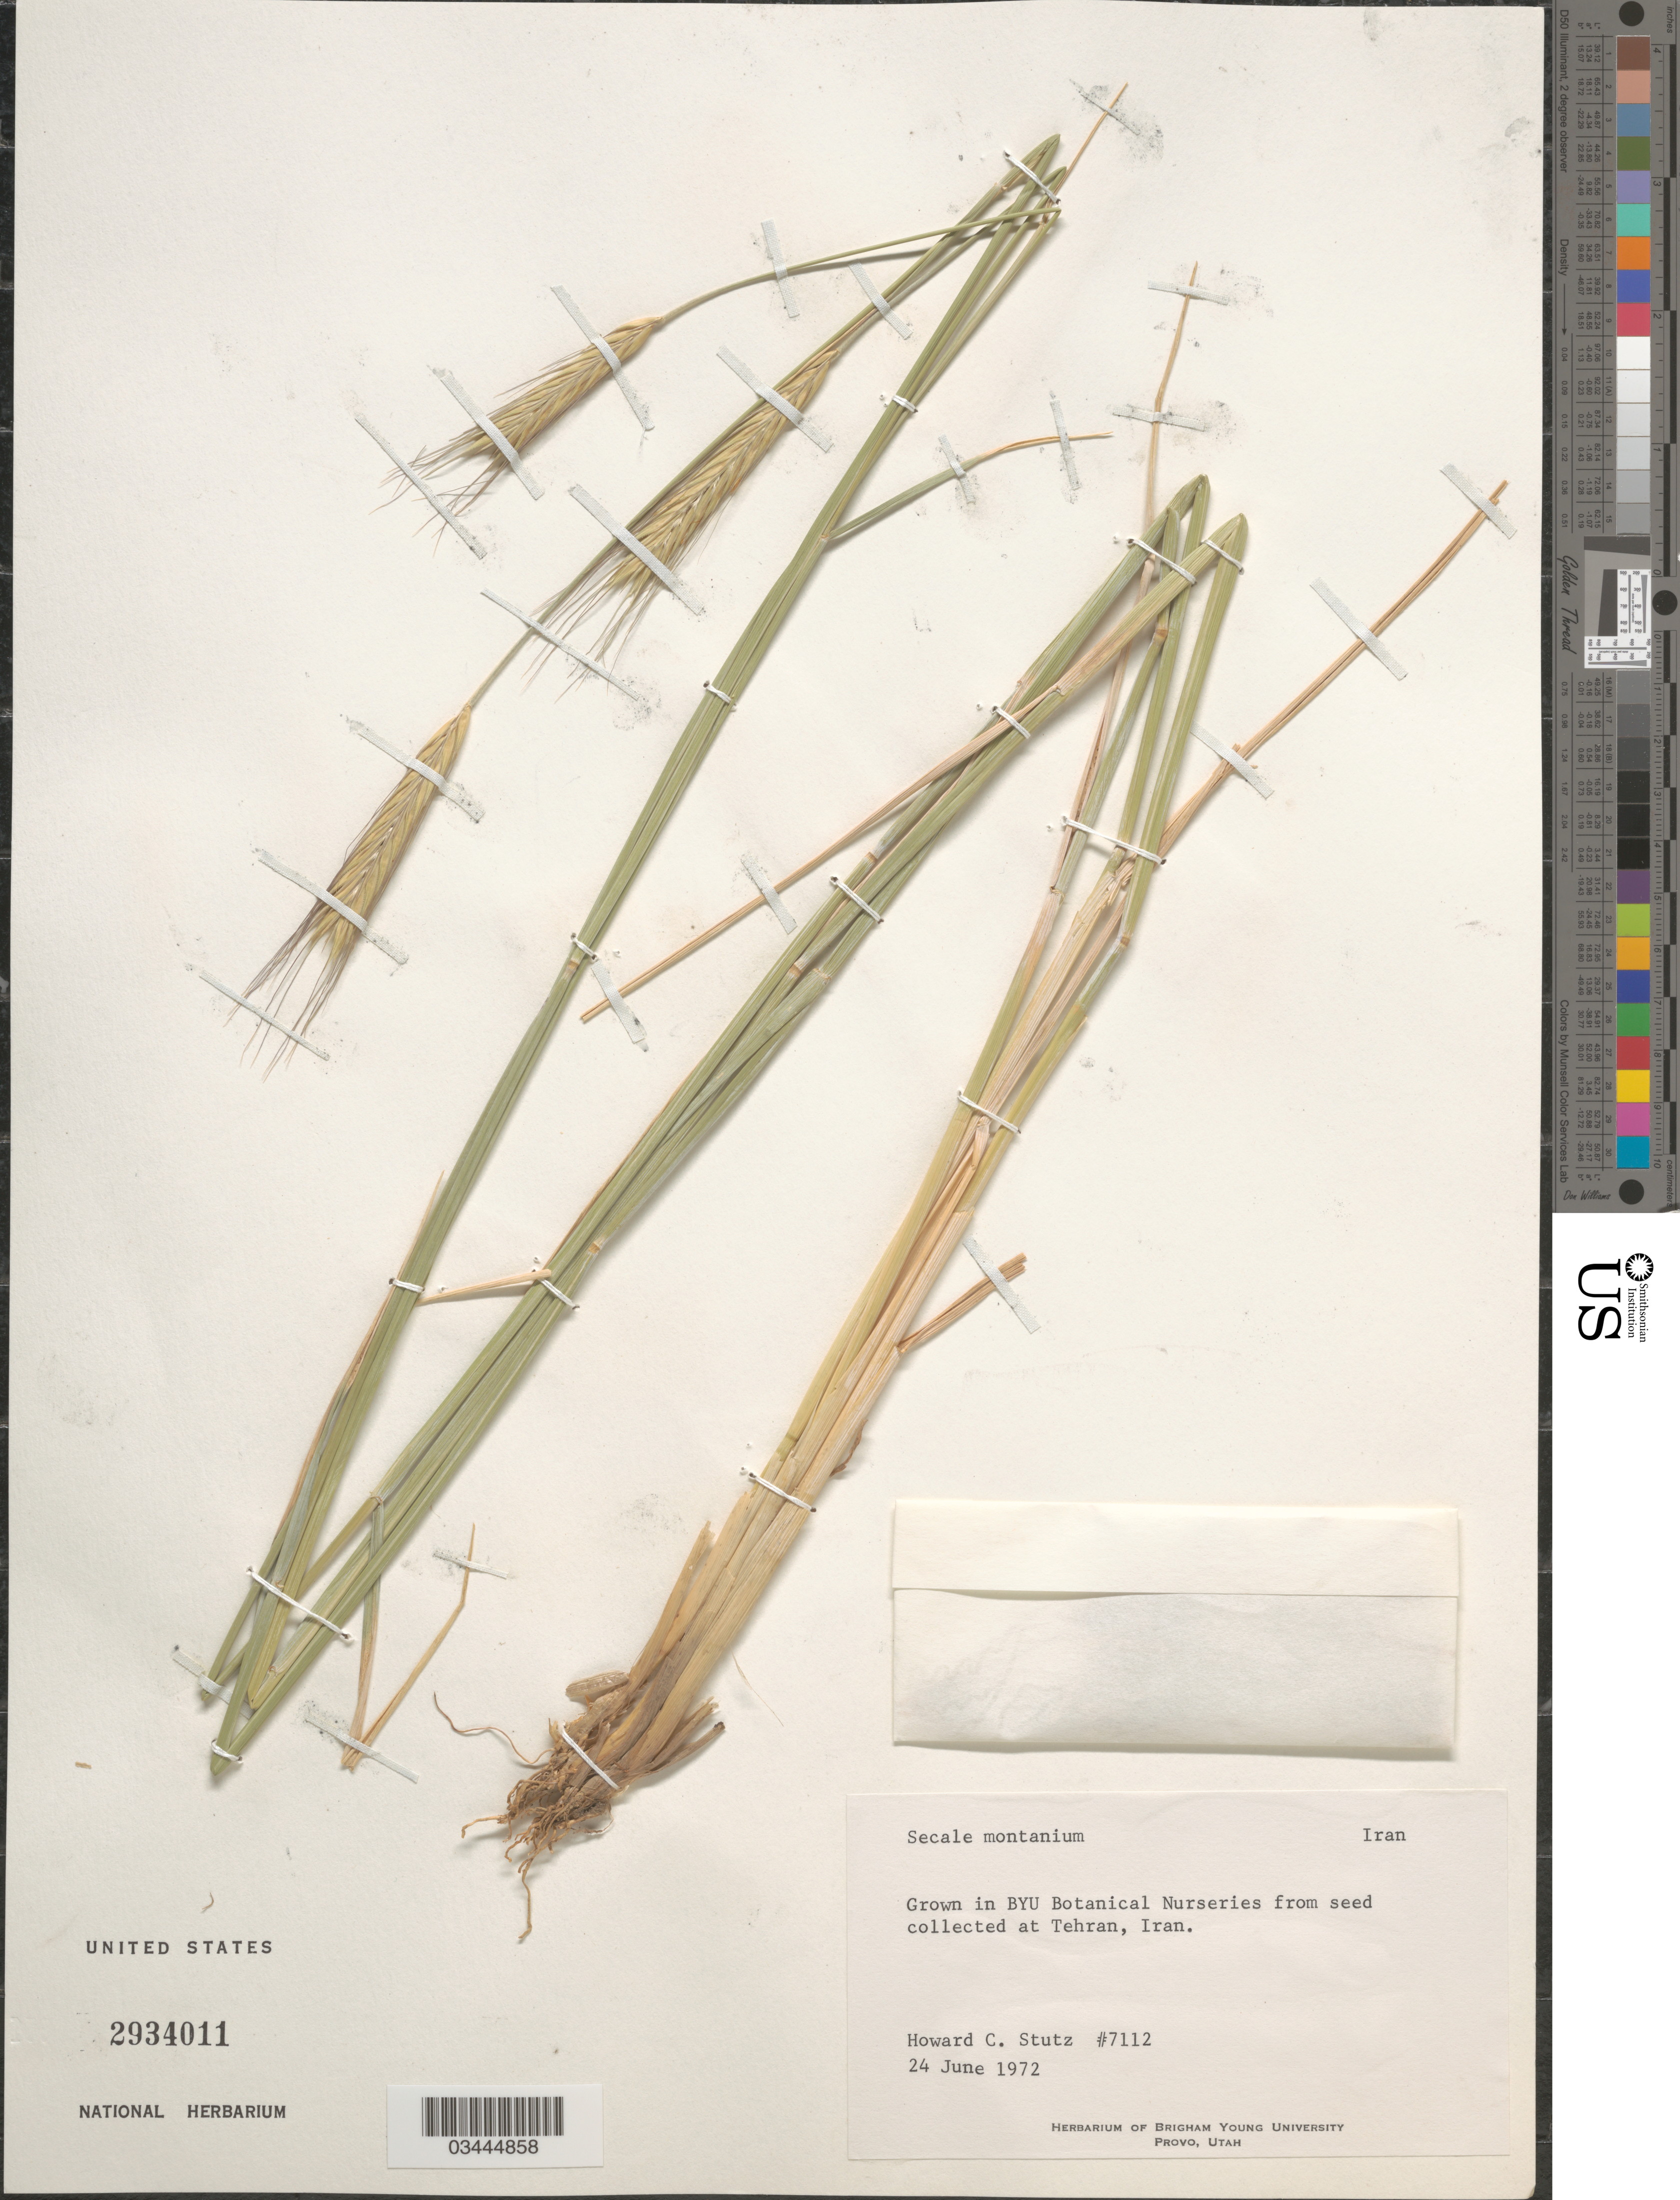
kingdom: Plantae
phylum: Tracheophyta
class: Liliopsida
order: Poales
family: Poaceae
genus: Secale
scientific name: Secale montanum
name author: Gussone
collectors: H. Stutz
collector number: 7112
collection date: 1972-06-24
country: United States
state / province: Utah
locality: In BYU Botanical Nurseries.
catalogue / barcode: US 2934011